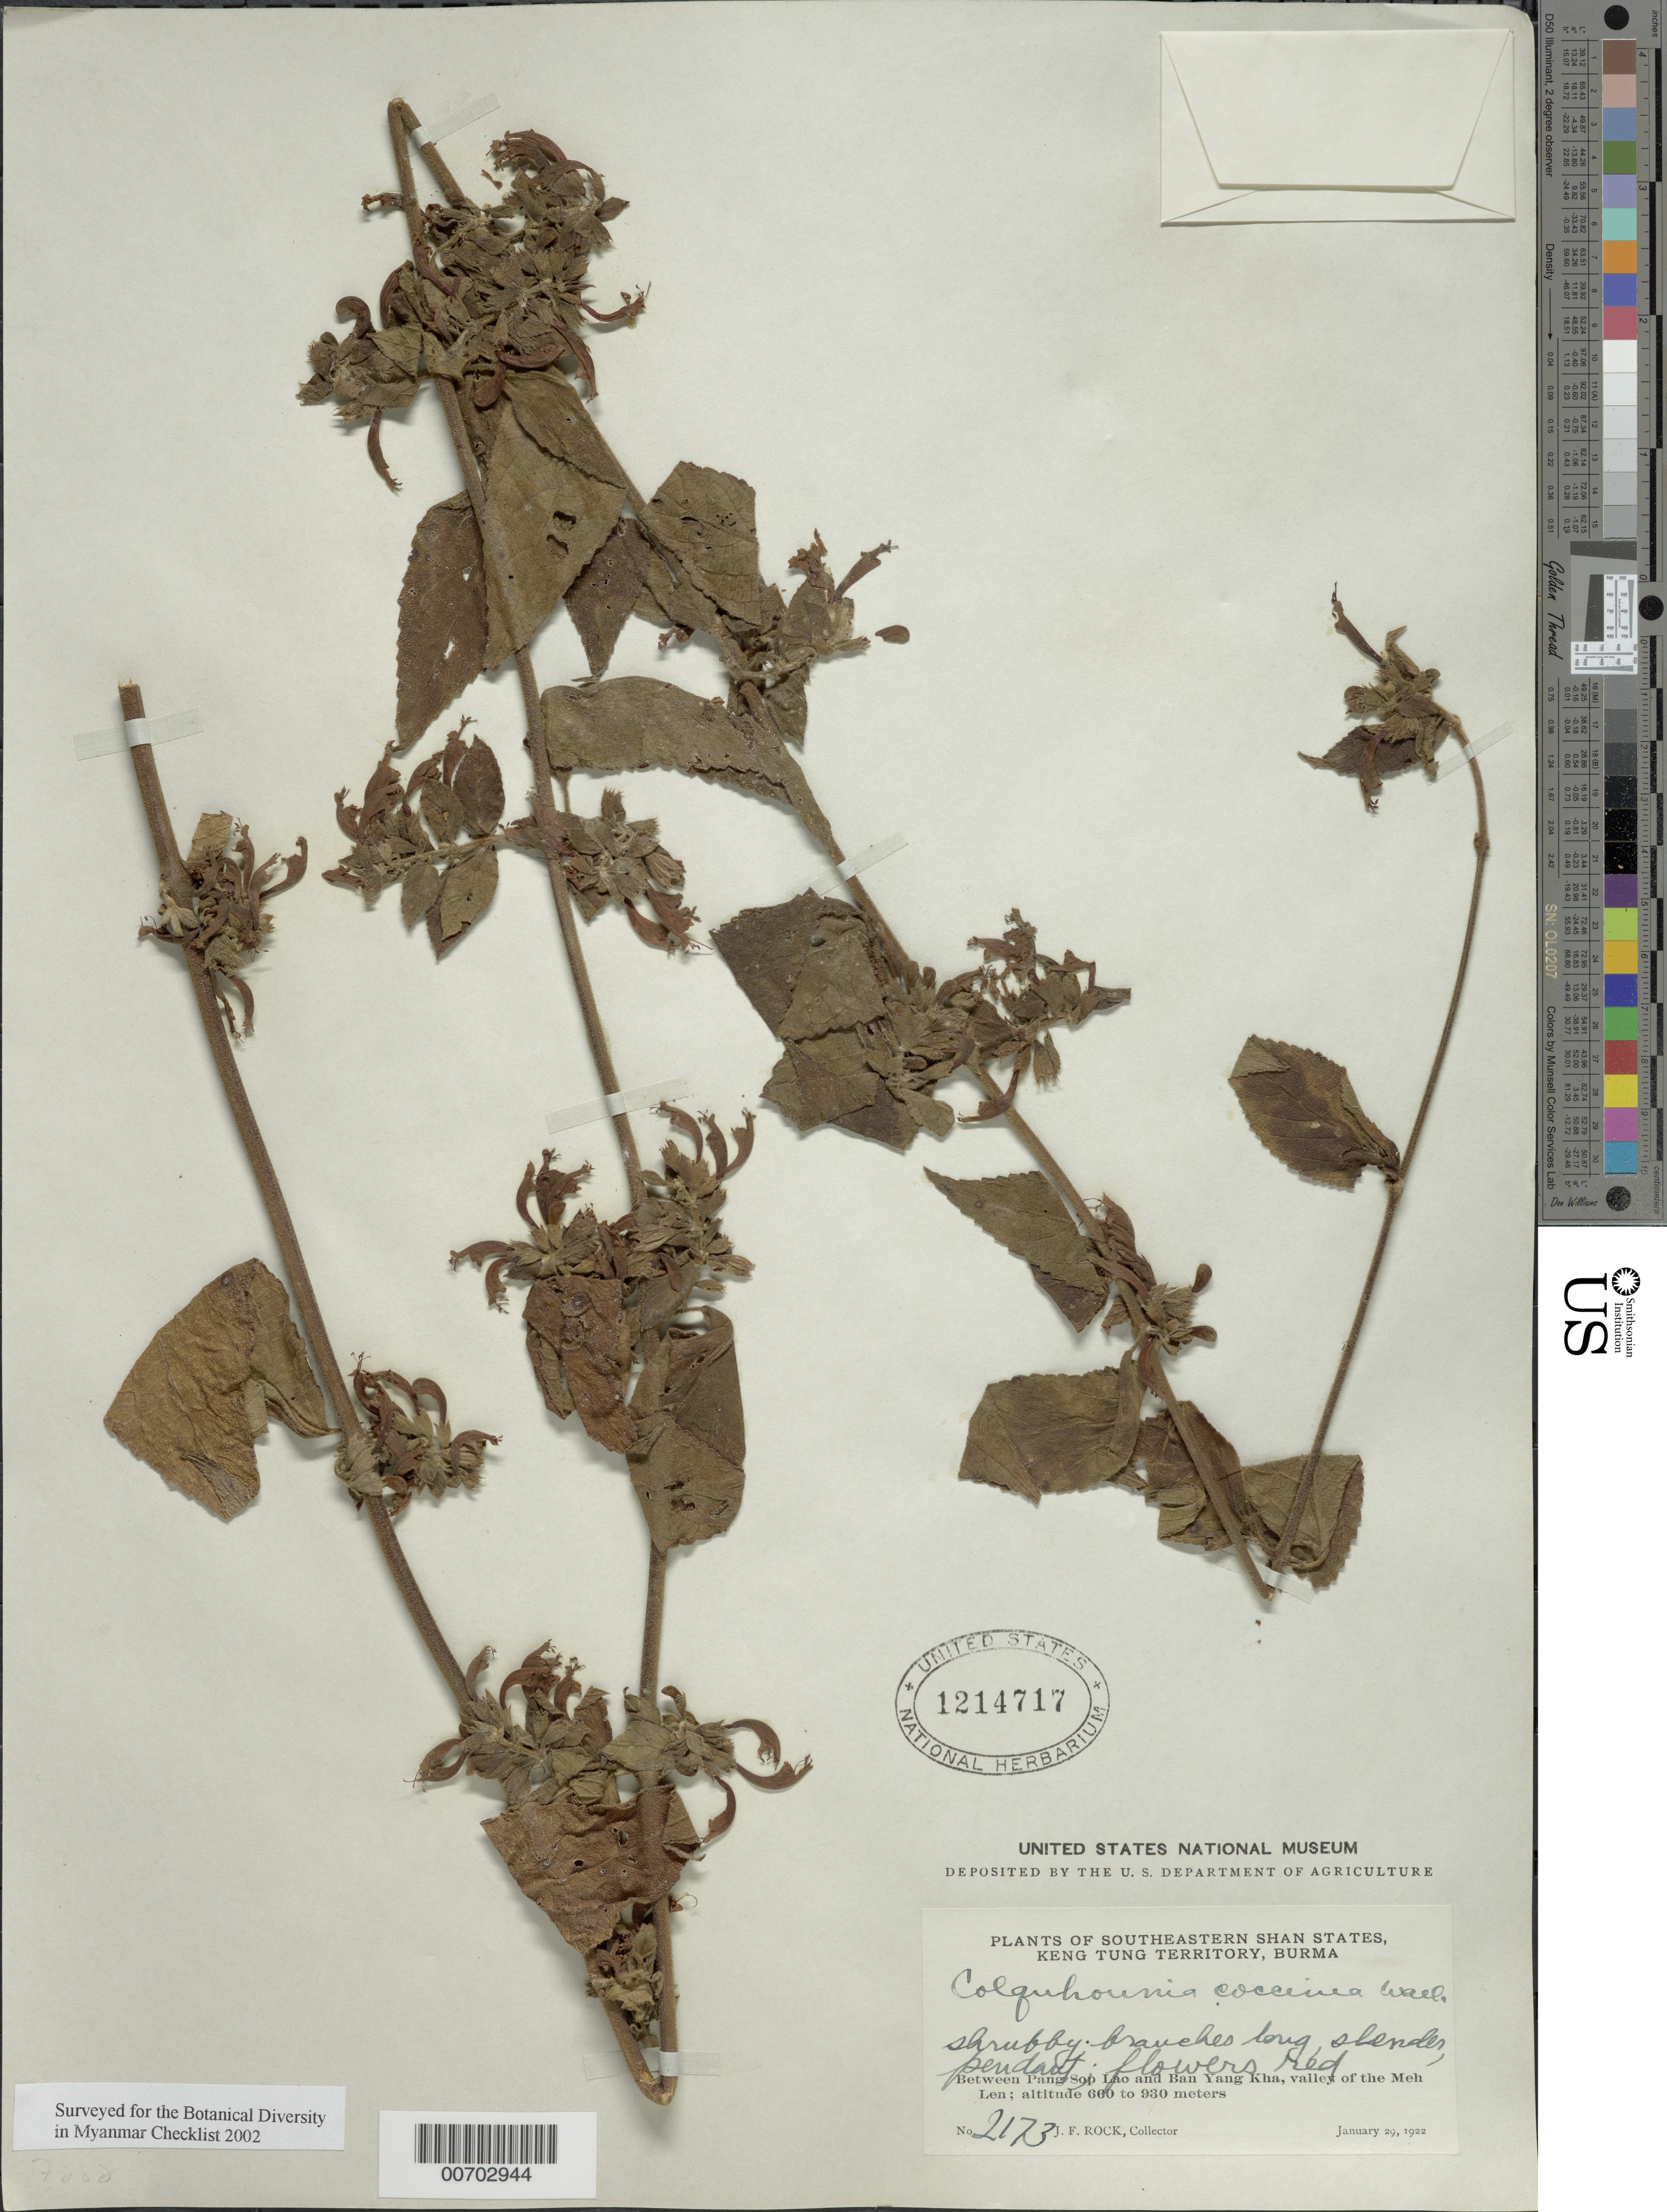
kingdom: Plantae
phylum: Tracheophyta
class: Magnoliopsida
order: Lamiales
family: Lamiaceae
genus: Colquhounia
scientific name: Colquhounia coccinea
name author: Wall.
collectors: J. F. Rock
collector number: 2173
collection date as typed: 29 Jan 1922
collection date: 1922-01-29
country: Myanmar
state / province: Shan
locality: Southeastern Shan States, Keng Tung Terr., betw. Pang Sop Lao and Ban Yang Kha, valley of the Meh Len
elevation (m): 660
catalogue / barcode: US 1214717